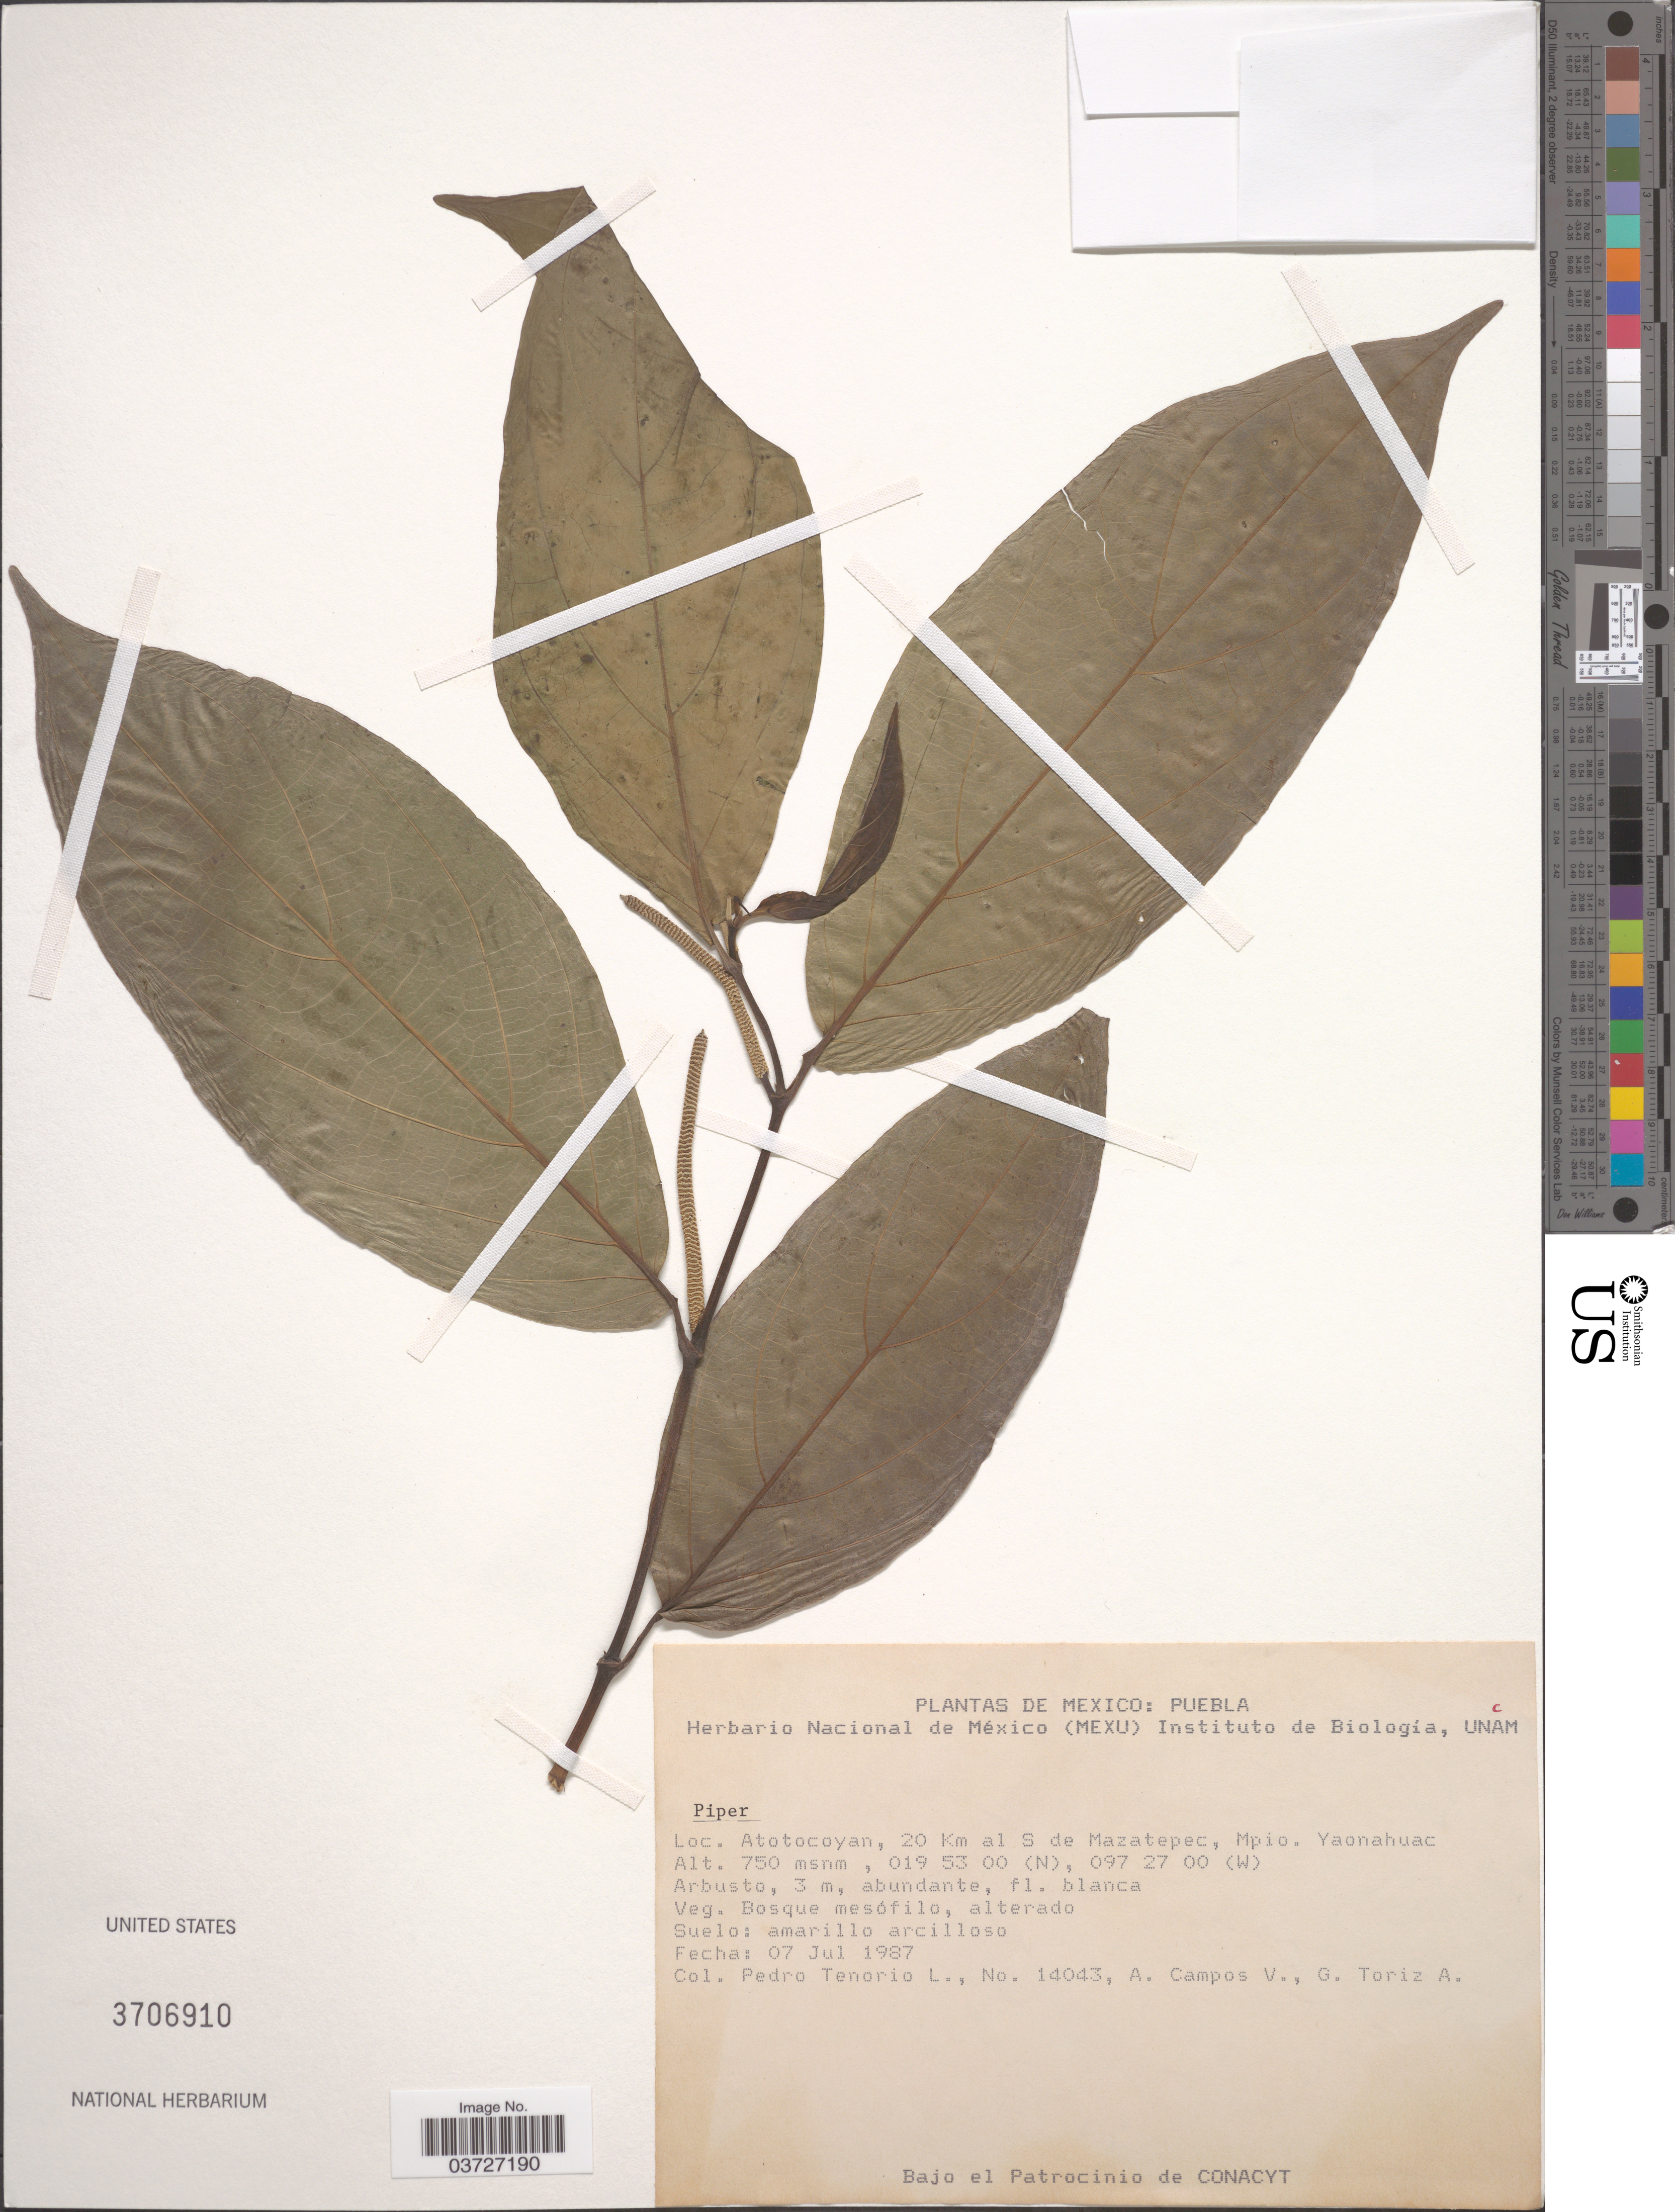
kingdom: Plantae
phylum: Tracheophyta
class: Magnoliopsida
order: Piperales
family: Piperaceae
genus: Piper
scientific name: Piper sp.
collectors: P. Tenorio L., A. Campos V. & G. Toriz A.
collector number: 14043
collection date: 1987-07-07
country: Mexico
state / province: Puebla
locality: Atotocoyan, 20 Km al S de Mazatepec, Mpio. Yaonahuac.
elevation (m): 750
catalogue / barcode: US 3706910